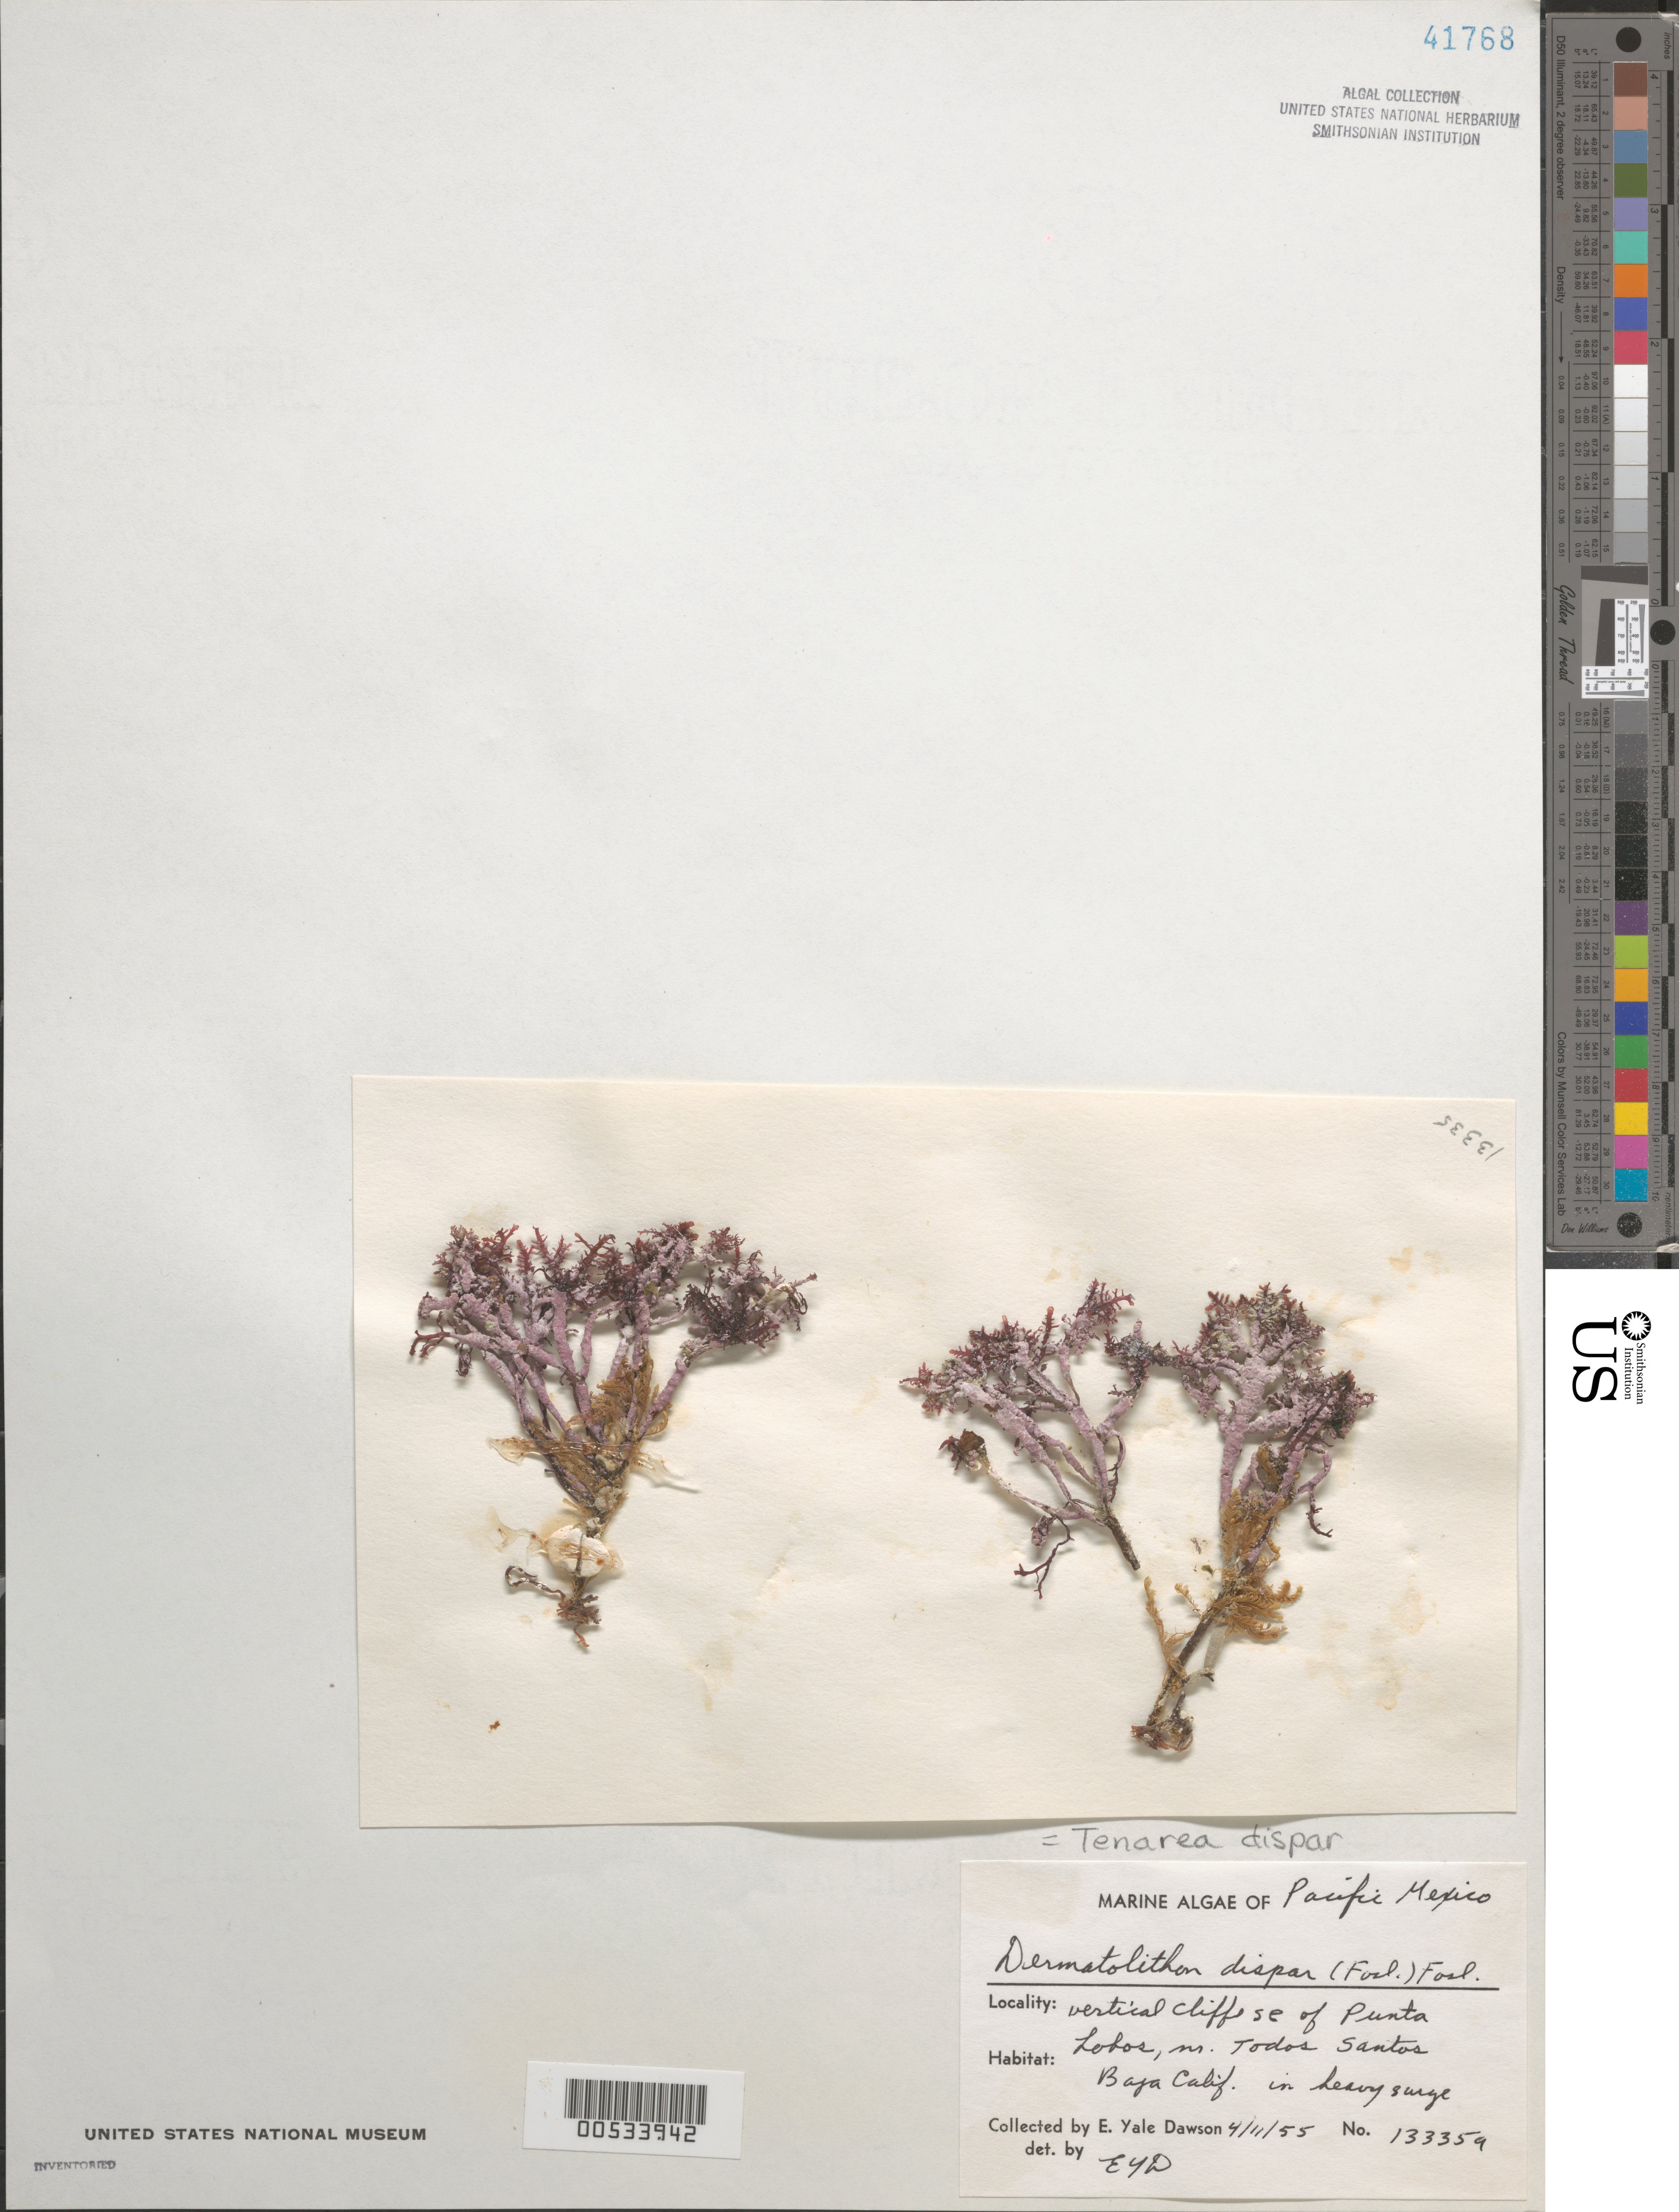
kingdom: Plantae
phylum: Rhodophyta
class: Florideophyceae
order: Corallinales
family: Lithophyllaceae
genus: Lithophyllum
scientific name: Lithophyllum dispar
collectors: M. Neushul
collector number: EYD 13335a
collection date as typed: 11 Apr 1955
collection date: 1955-04-11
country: Mexico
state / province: Baja California Sur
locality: Southeast of Punta Lobos, near Todos Santos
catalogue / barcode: US 41768